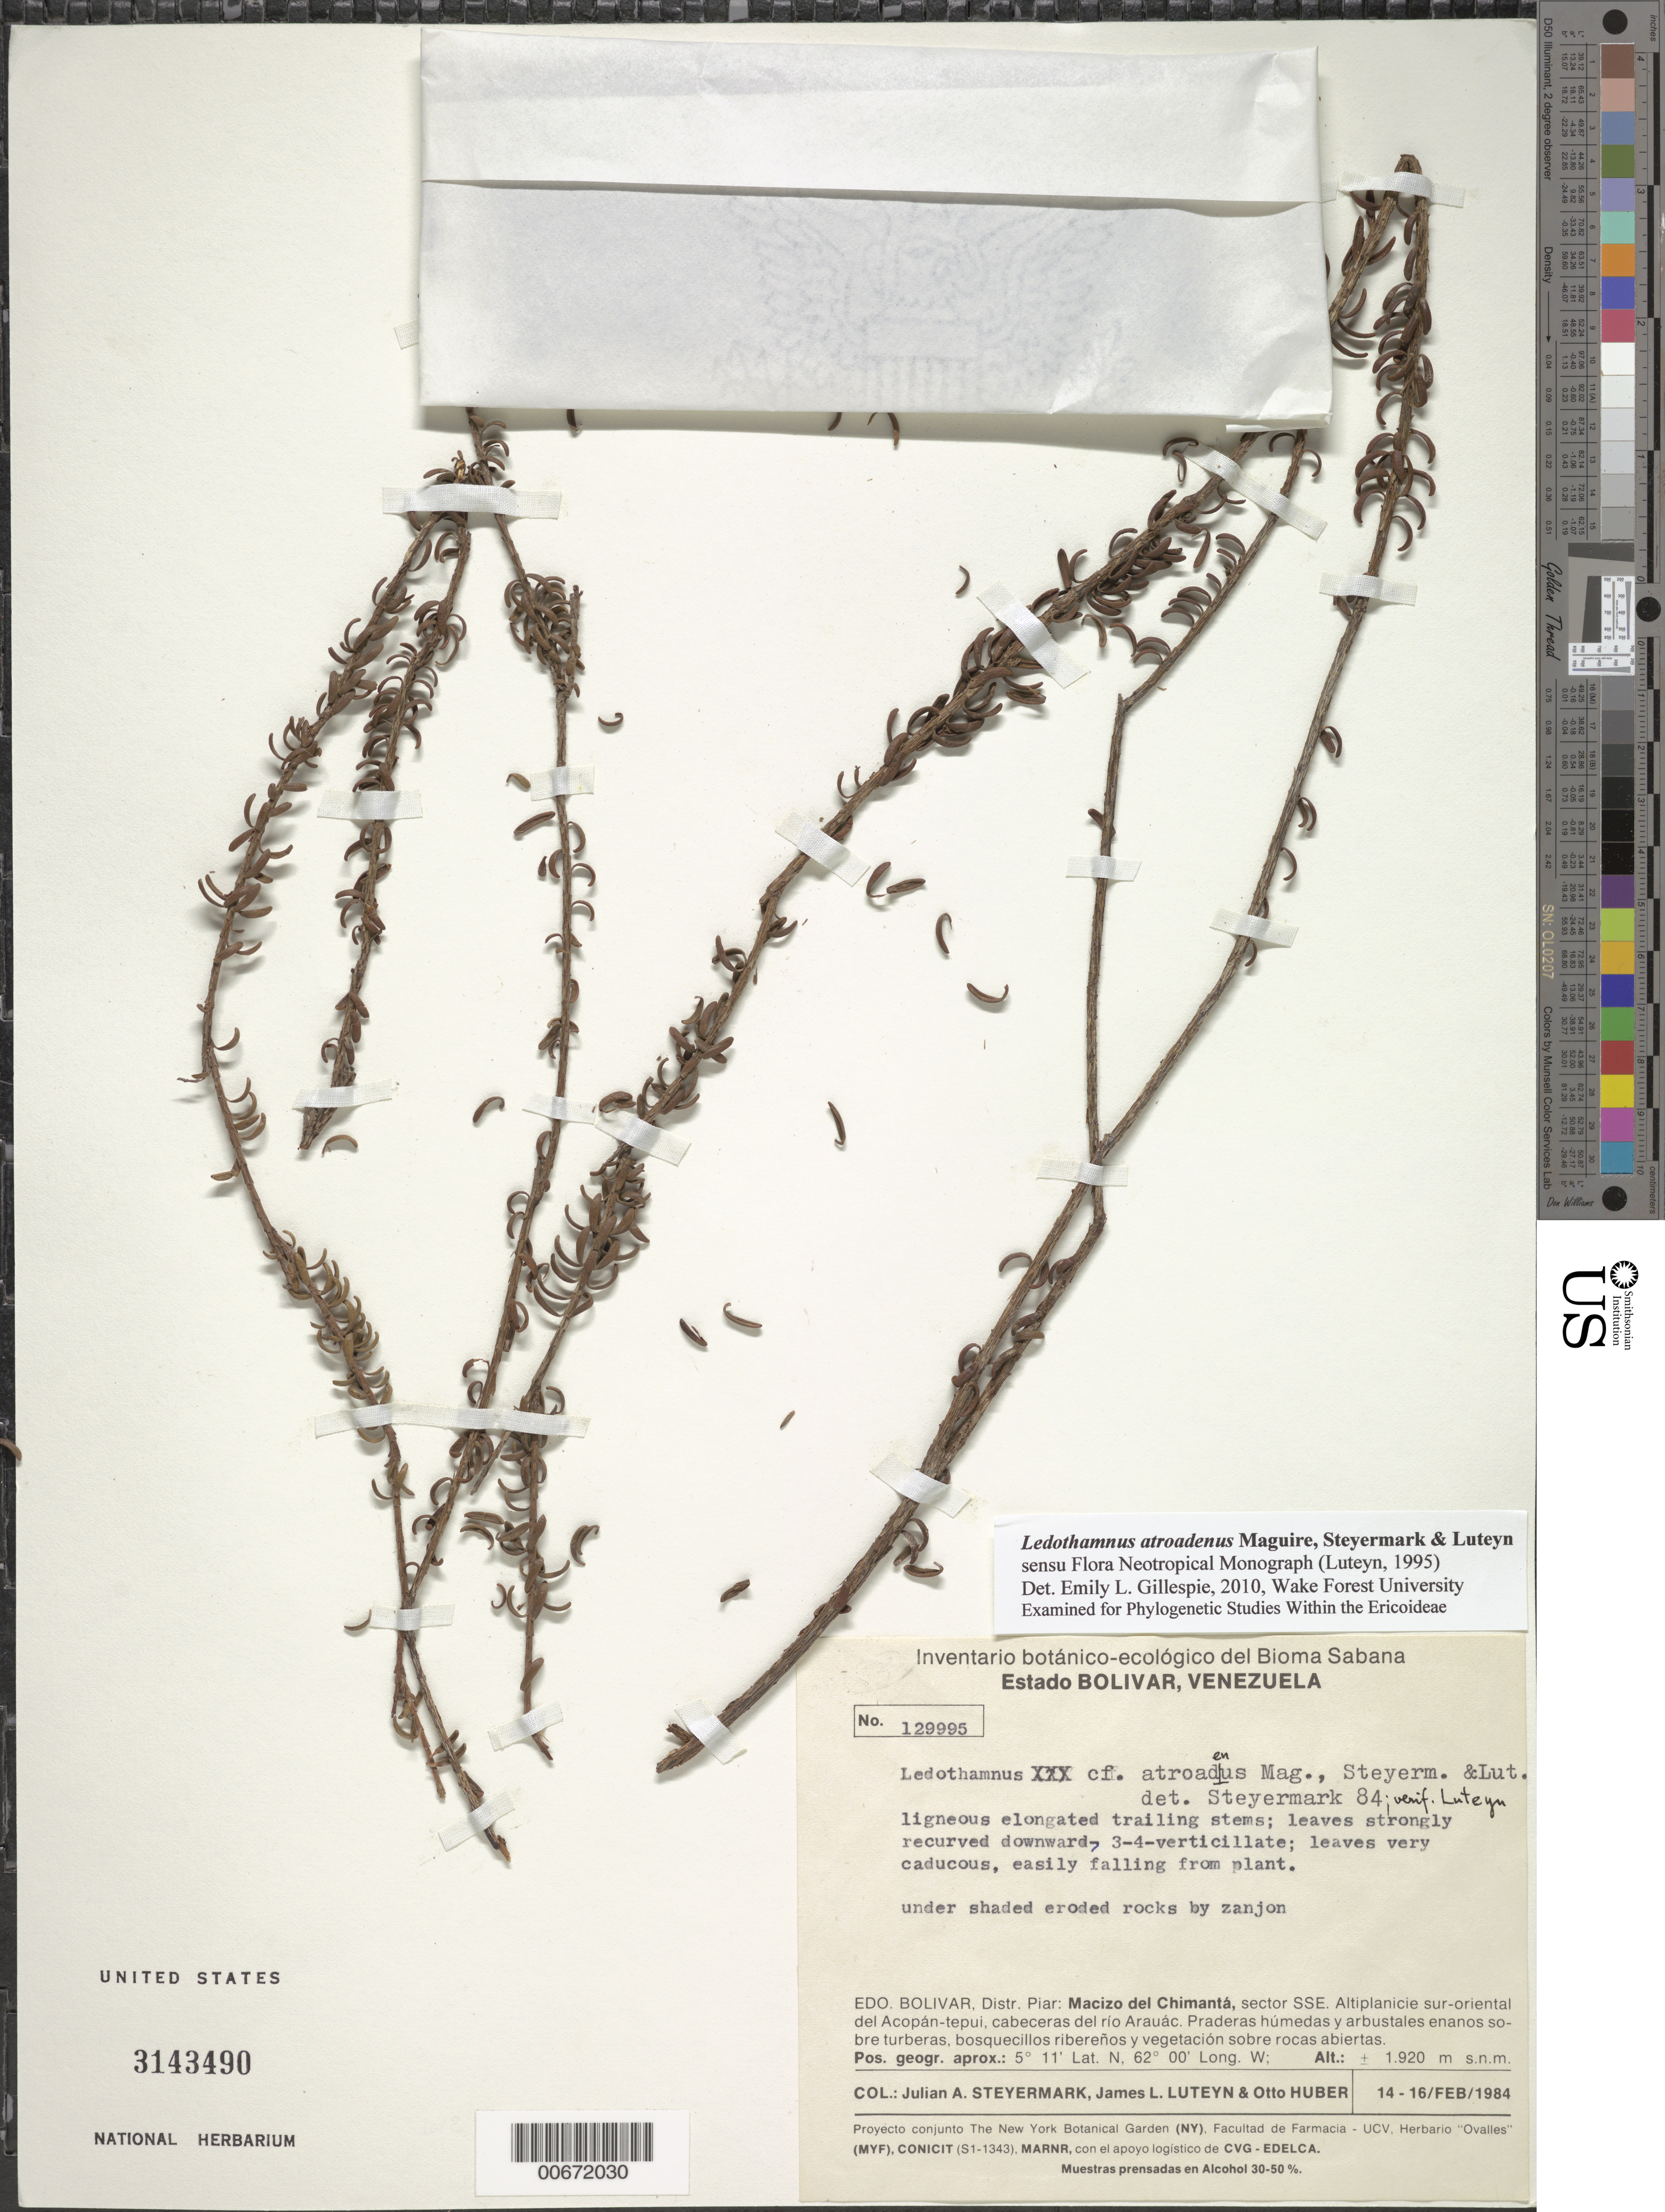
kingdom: Plantae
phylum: Tracheophyta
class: Magnoliopsida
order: Ericales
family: Ericaceae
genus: Ledothamnus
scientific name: Ledothamnus atroadenus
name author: Maguire et al.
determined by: Luteyn, J. L.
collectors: J. Steyermark, J. L. Luteyn & O. Huber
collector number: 129995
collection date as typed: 14-Feb-84 to 16-Feb-84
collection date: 1984-02-14/1984-02-16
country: Venezuela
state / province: Bolívar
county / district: Piar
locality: Macizo del Chimantá, sector SSE. Altiplanicie sur-oriental del Acopán-tepuí, cabeceras del río Arauác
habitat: Under shaded eroded rocks by zanjon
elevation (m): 1920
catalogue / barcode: US 3143490